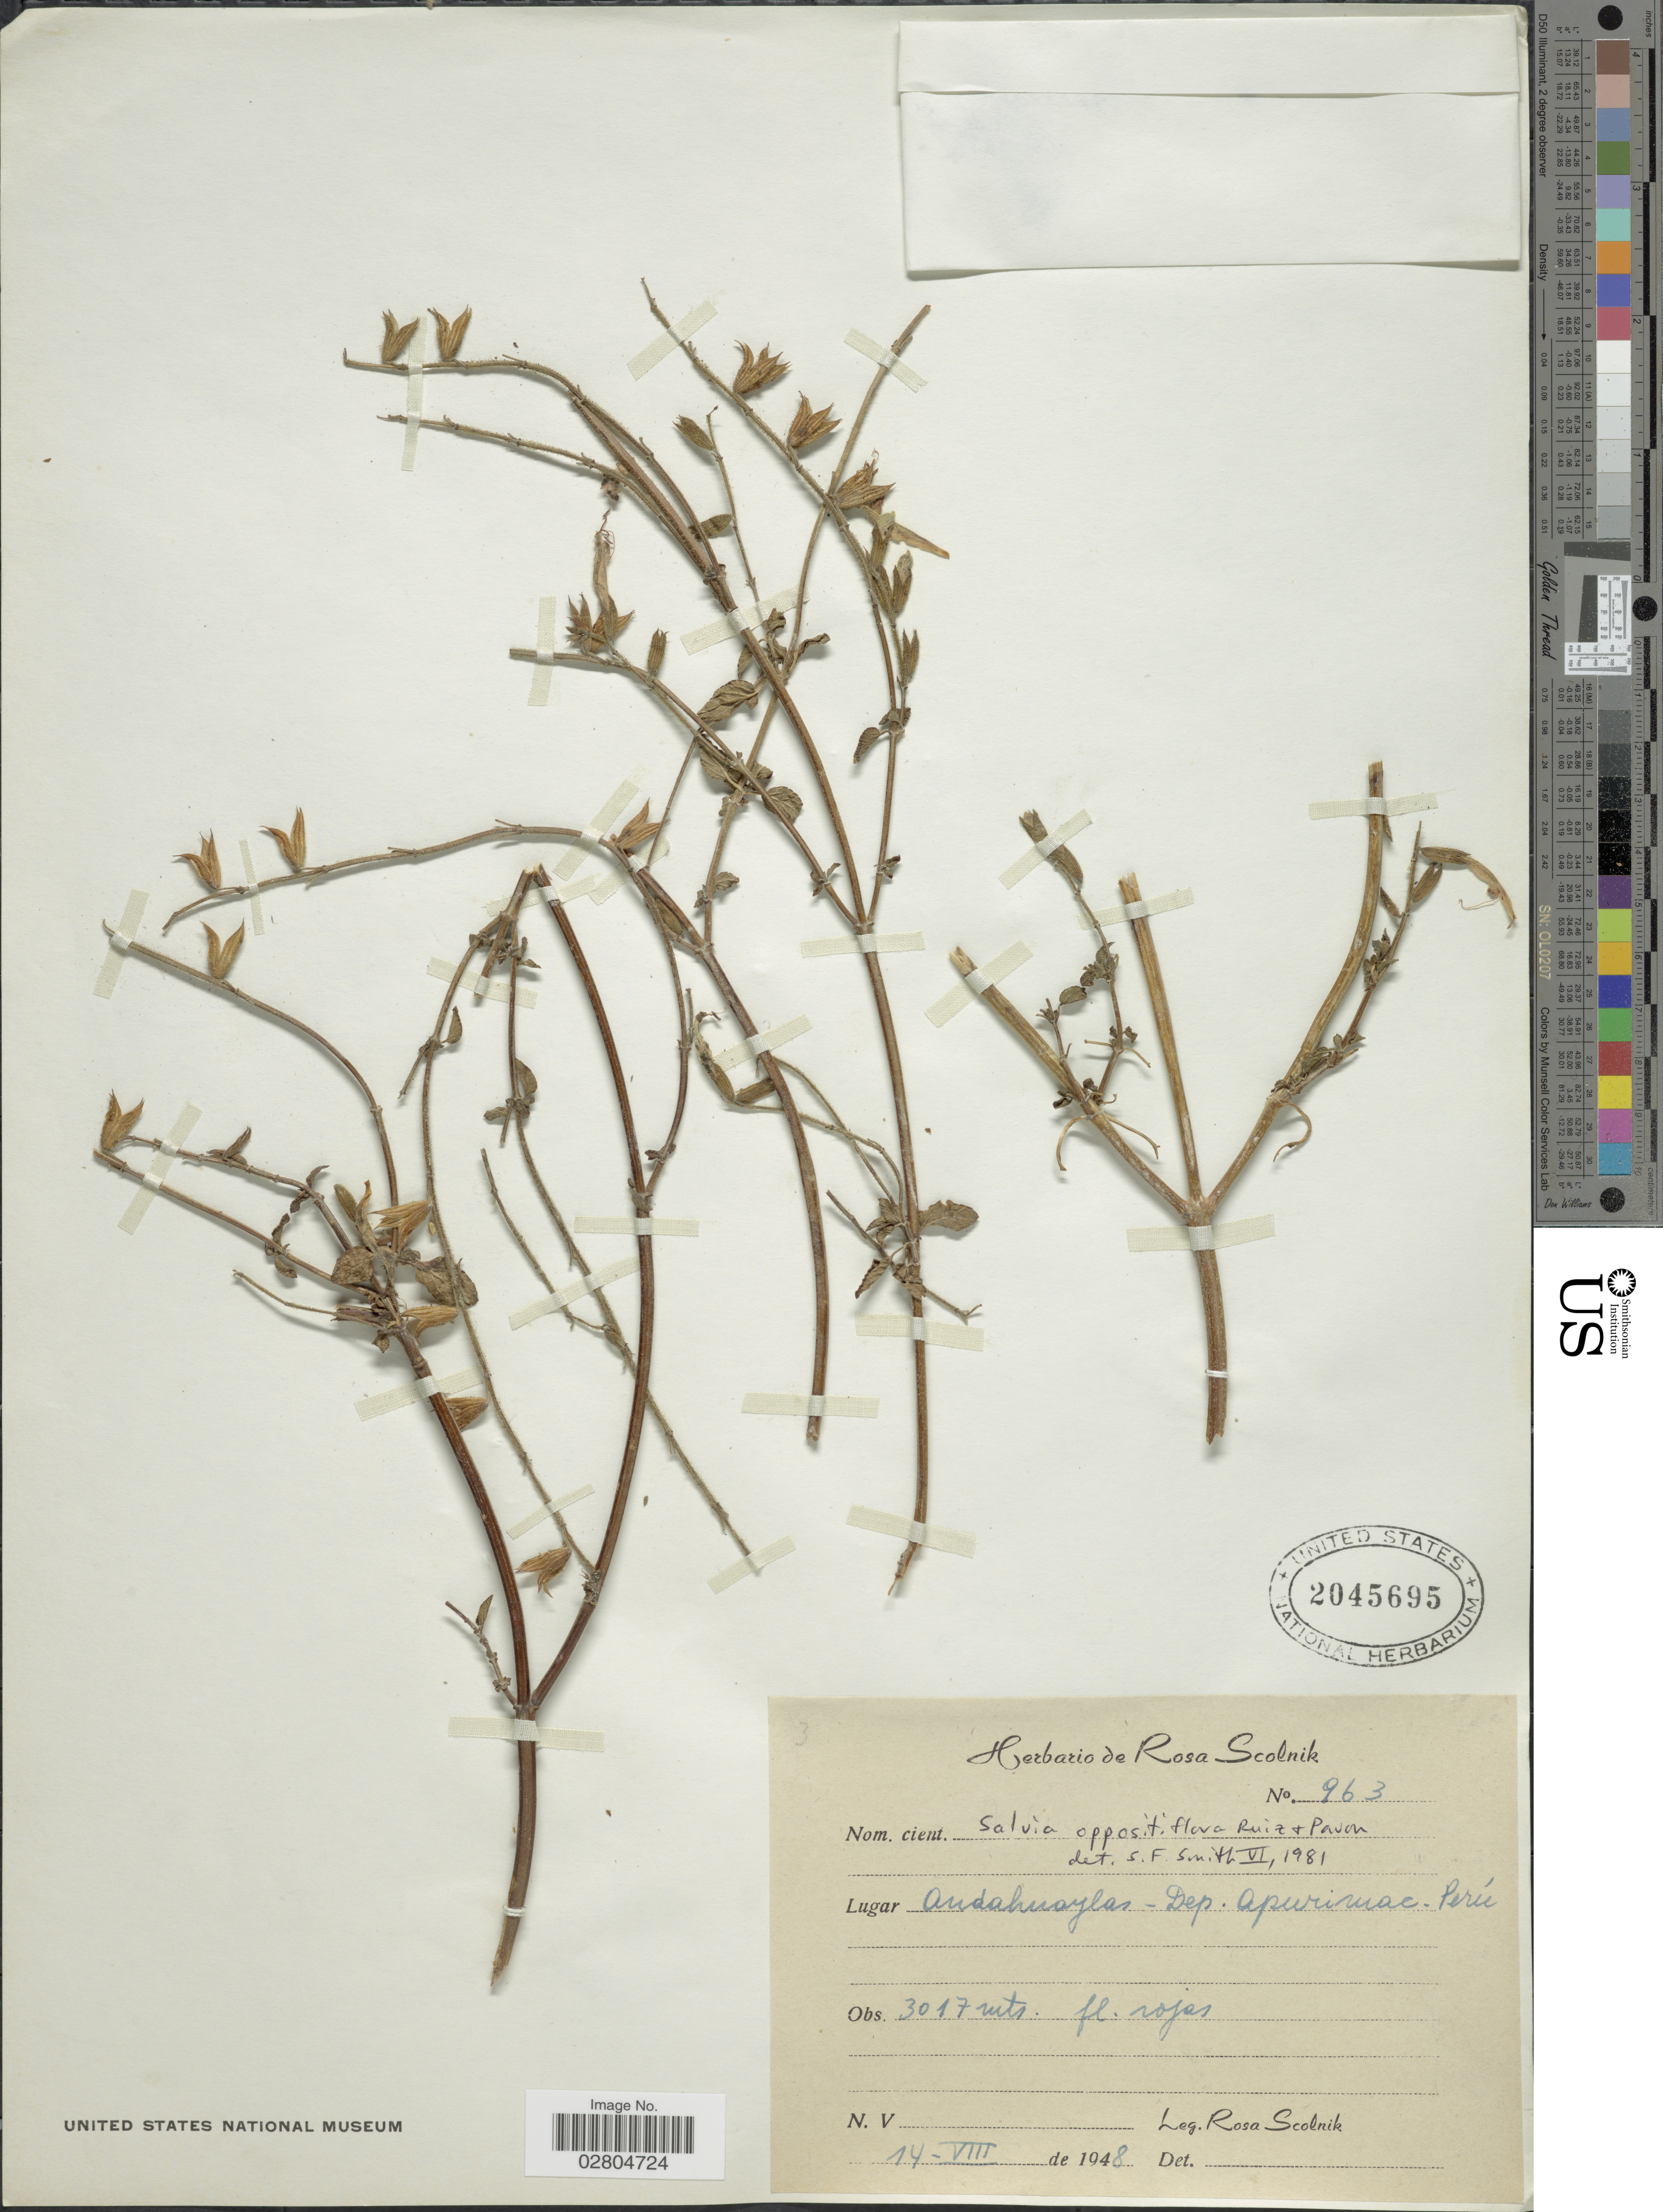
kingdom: Plantae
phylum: Tracheophyta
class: Magnoliopsida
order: Lamiales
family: Lamiaceae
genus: Salvia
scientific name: Salvia oppositiflora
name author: Ruiz & Pav.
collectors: R. Scolnik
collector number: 963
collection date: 1948-08-14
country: Peru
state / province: Apurímac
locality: Andahuaylas - Dep. Apurimac.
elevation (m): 3017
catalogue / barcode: US 2045695